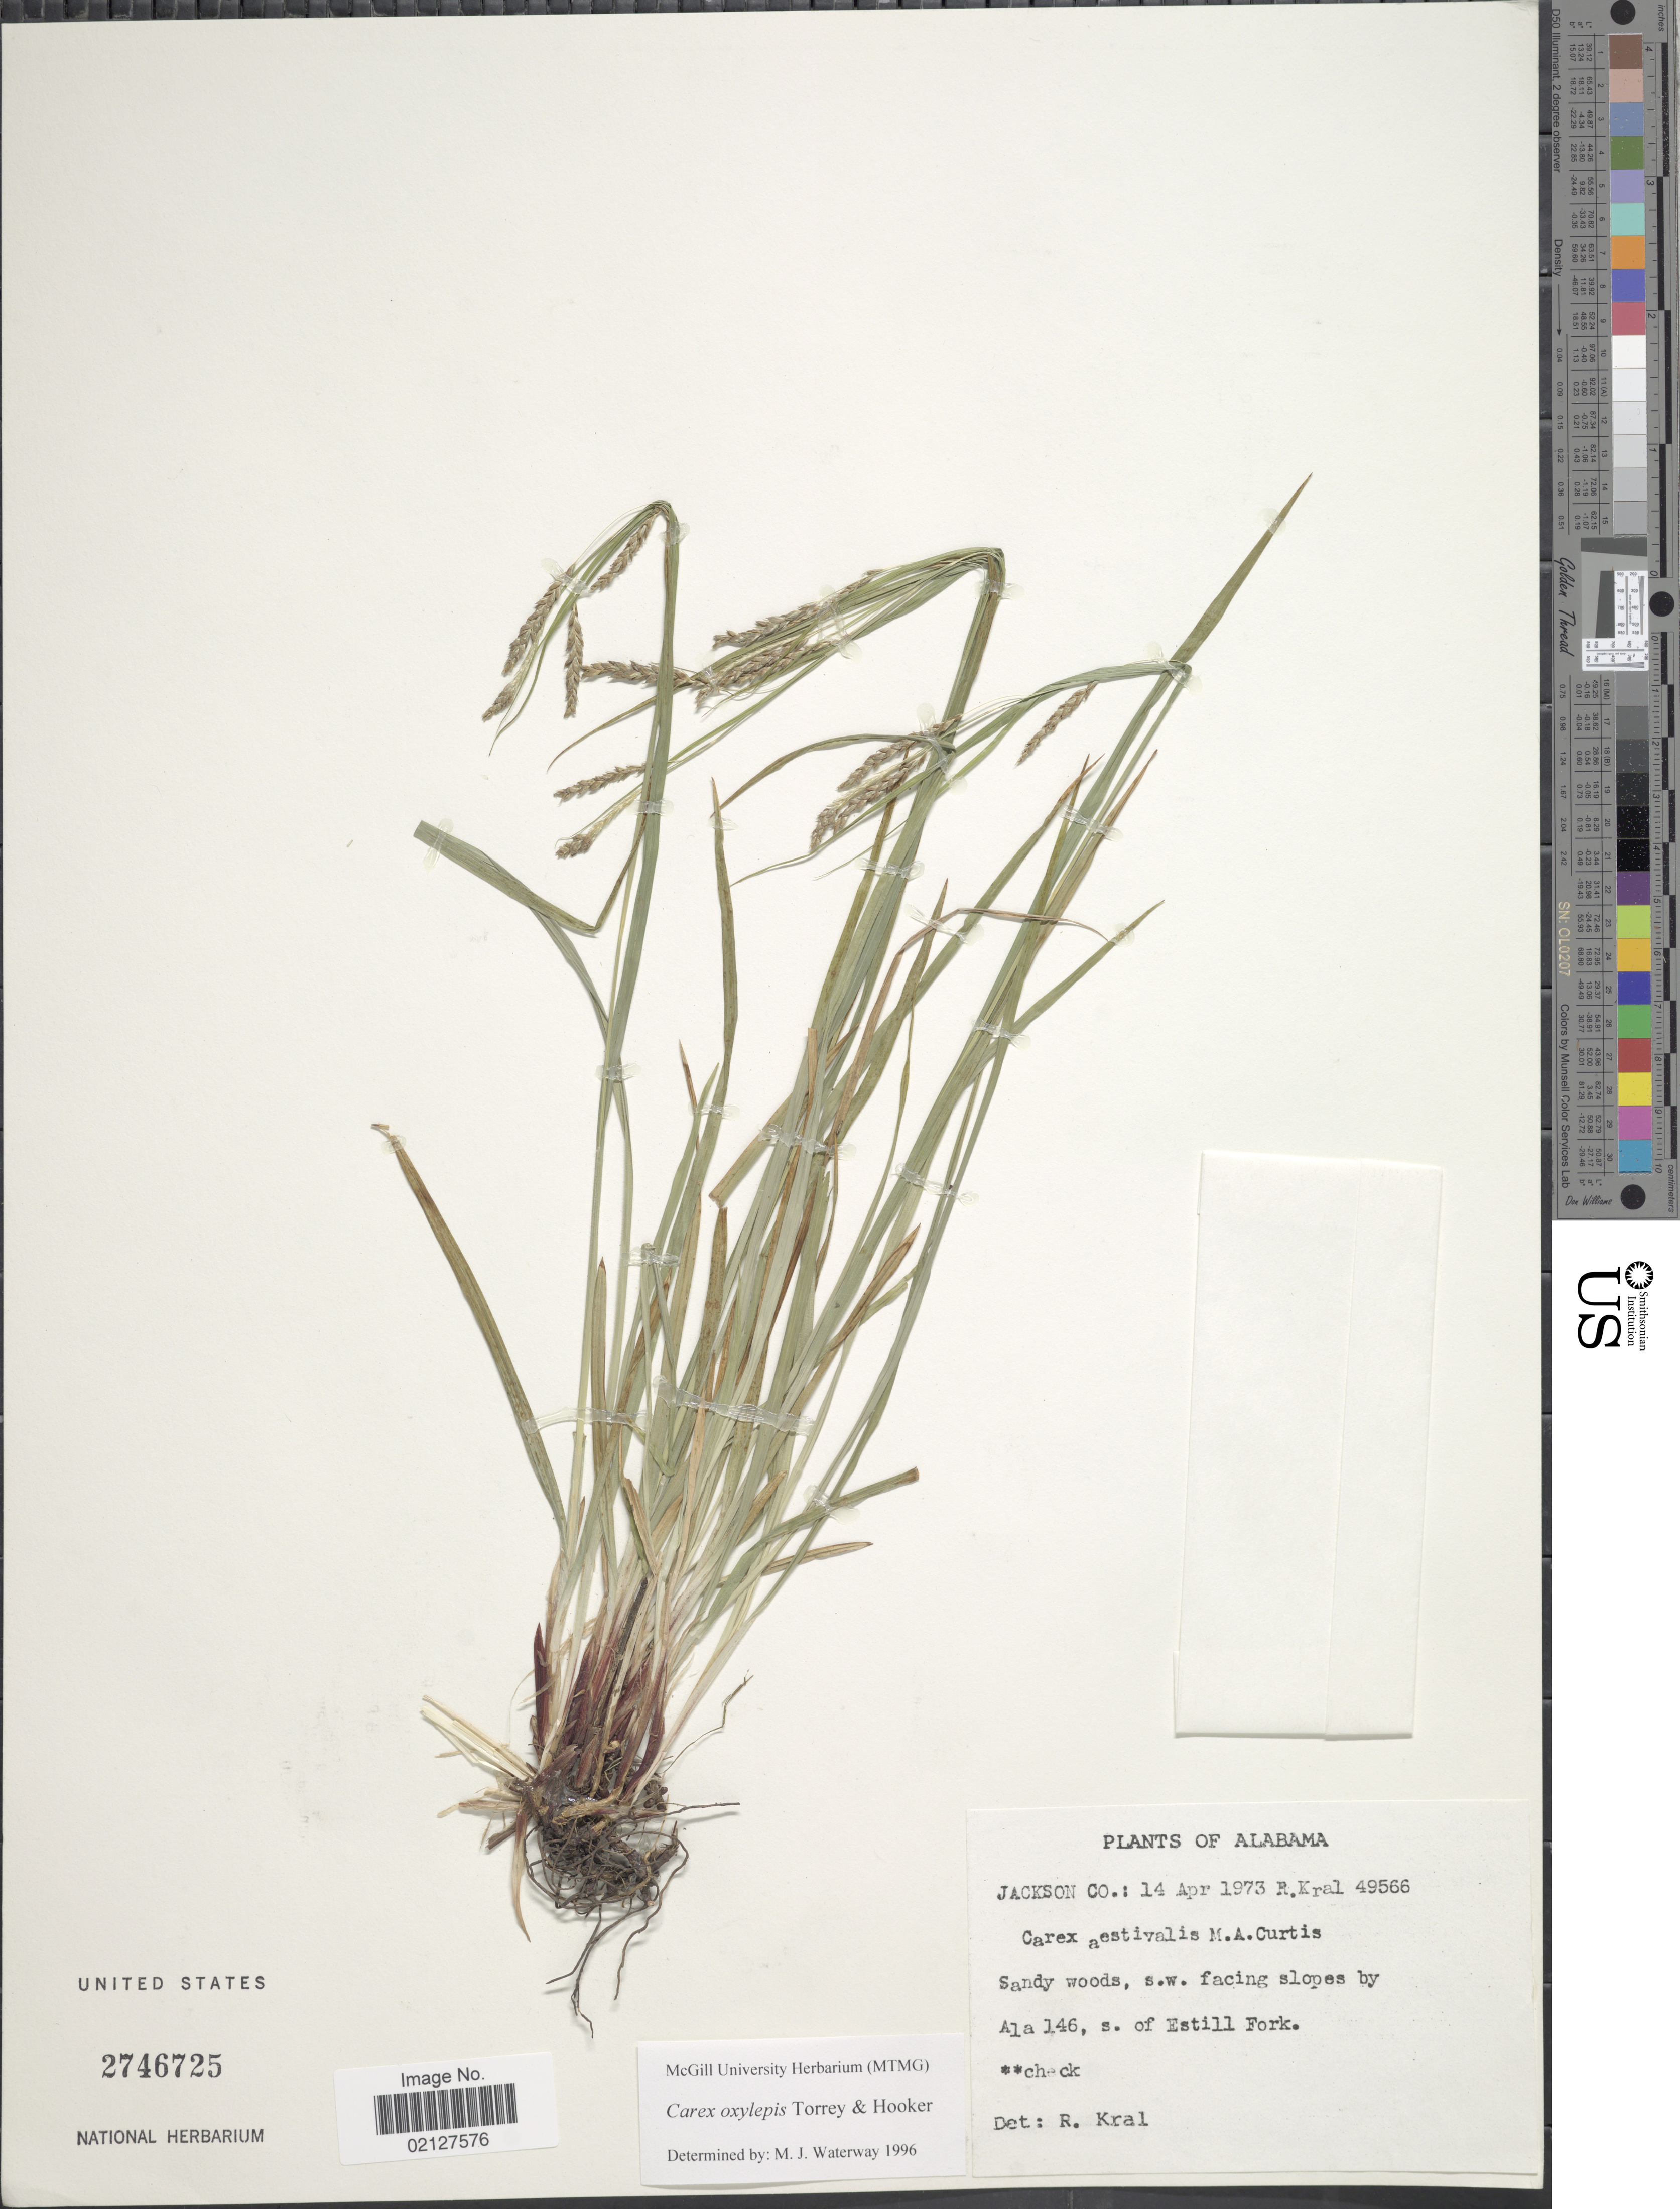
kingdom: Plantae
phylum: Tracheophyta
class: Liliopsida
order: Poales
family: Cyperaceae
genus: Carex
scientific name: Carex oxylepis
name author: Torr. & Hook.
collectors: R. Kral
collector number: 49566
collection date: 1973-04-14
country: United States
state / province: Alabama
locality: Jackson Co.: s.w. facing slopes by Ala 146, s. of Estill Fork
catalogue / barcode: US 2746725